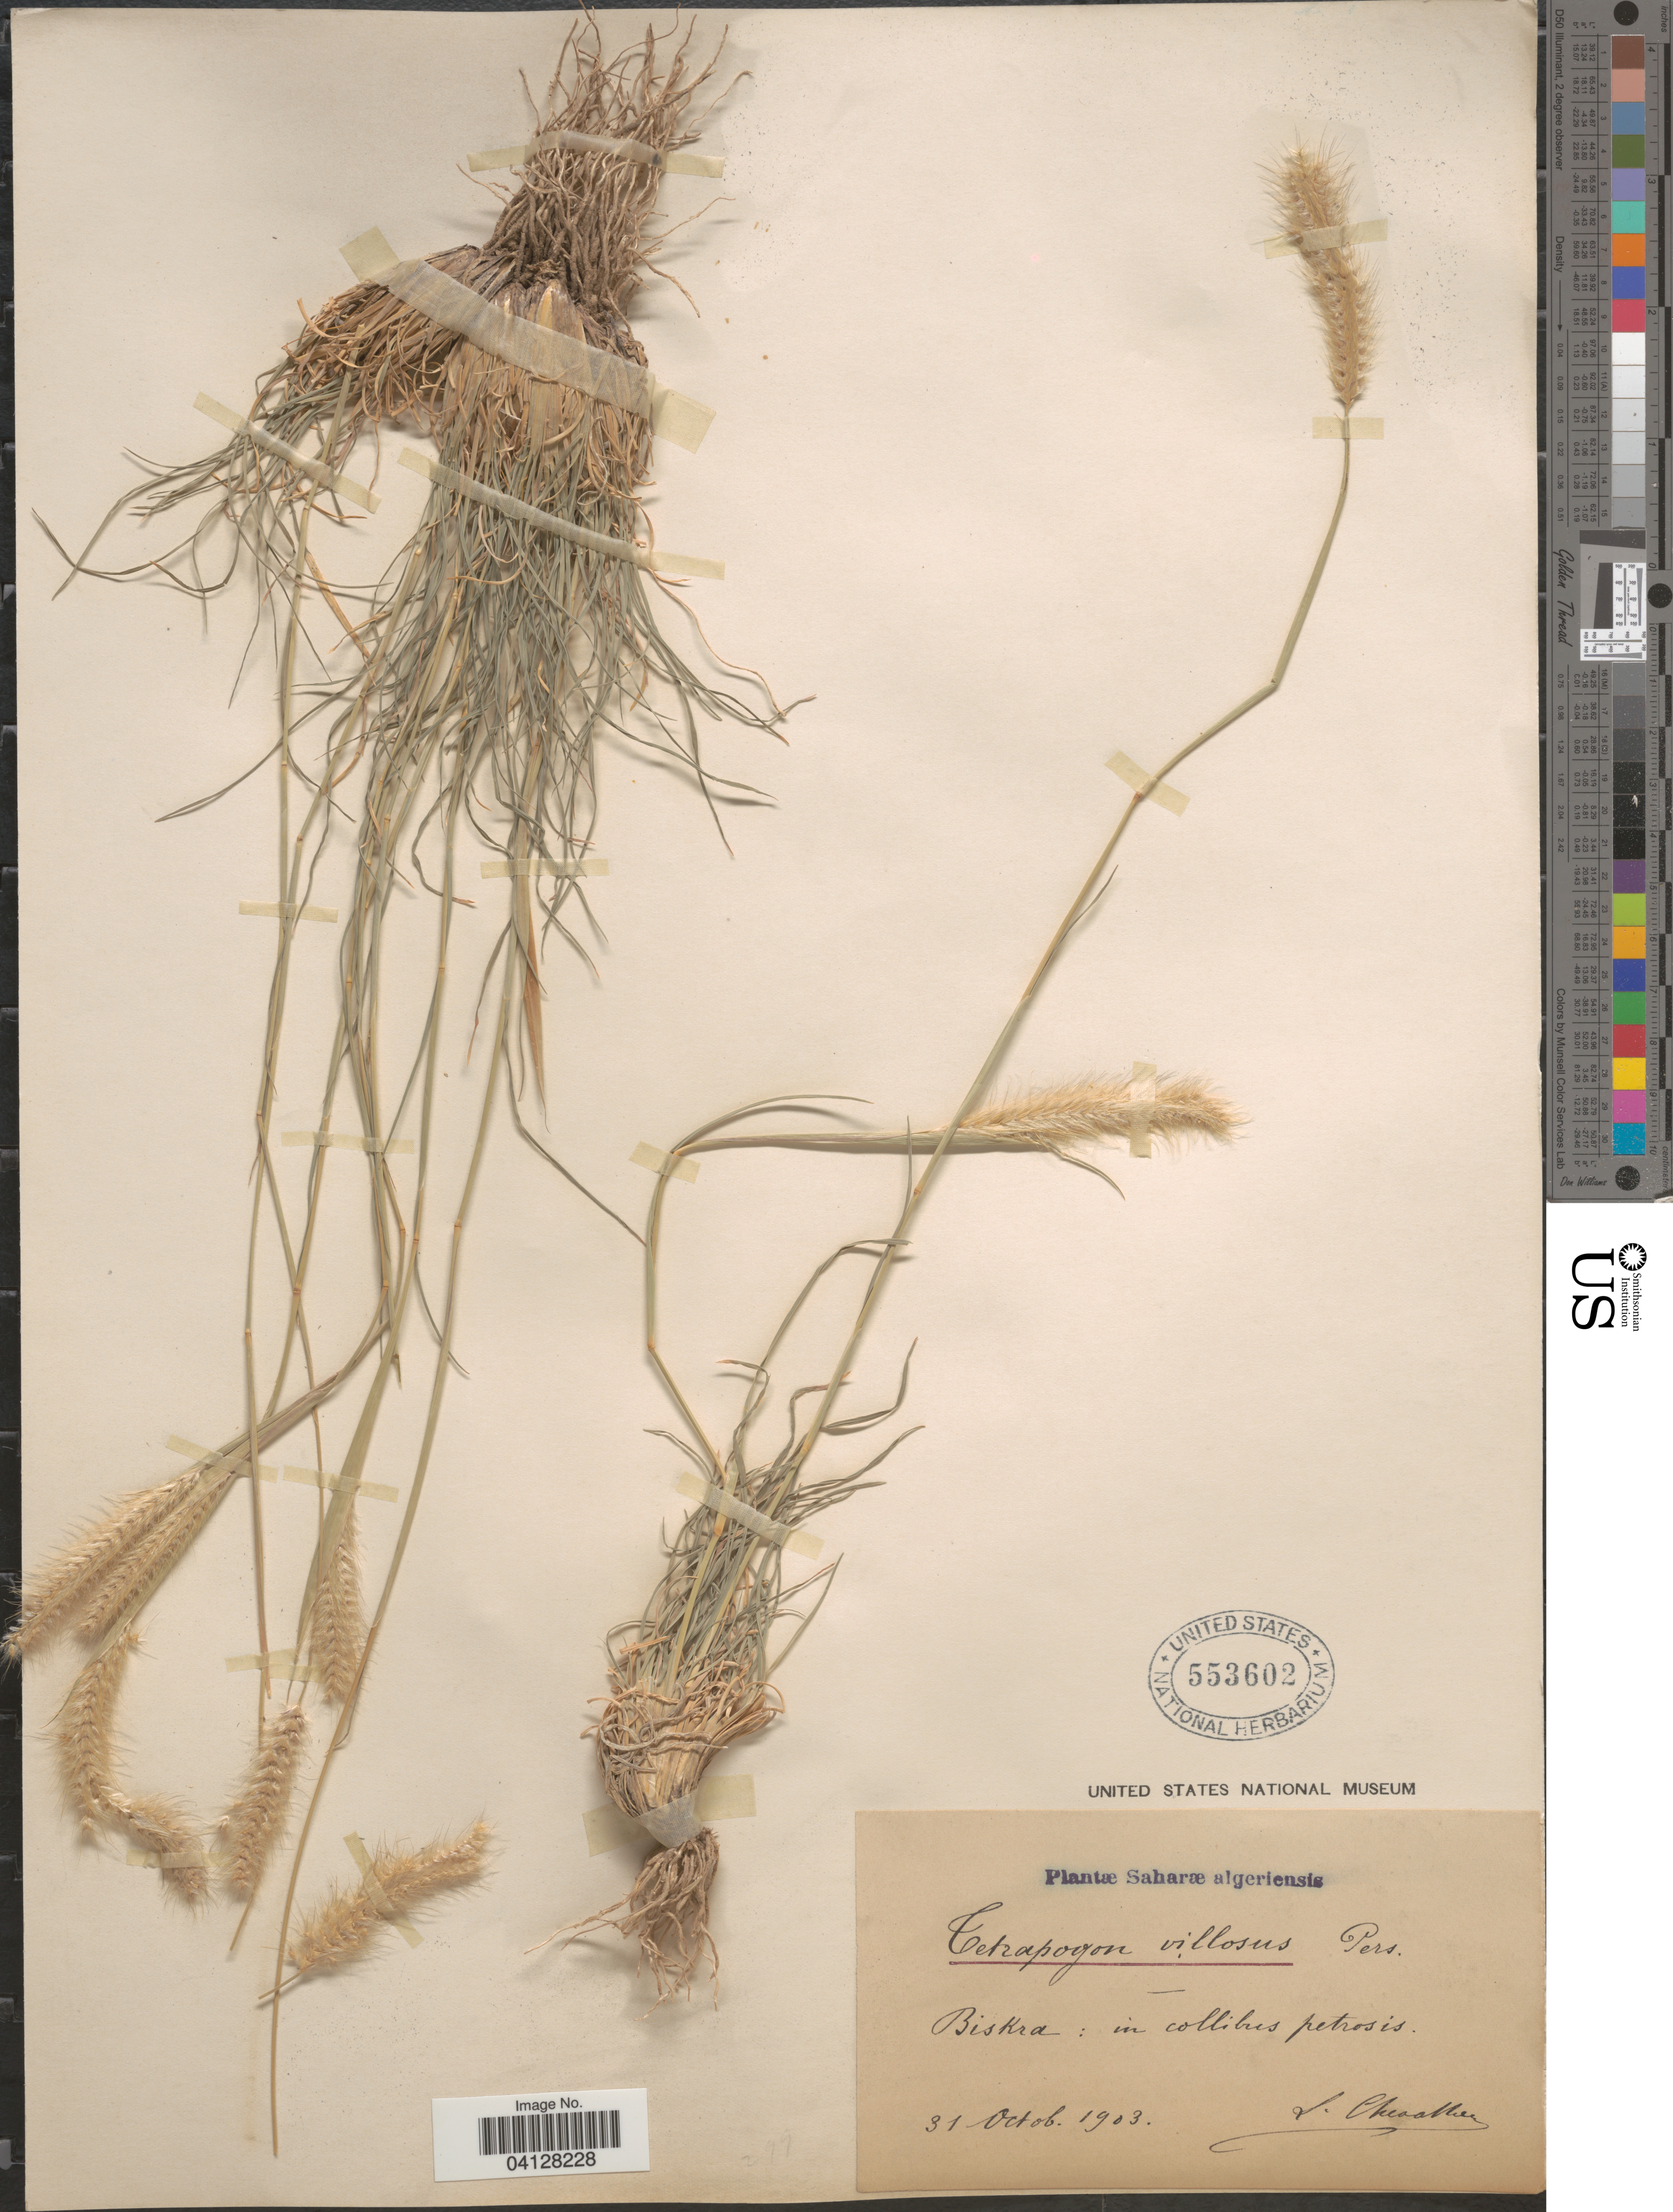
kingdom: Plantae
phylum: Tracheophyta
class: Liliopsida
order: Poales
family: Poaceae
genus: Tetrapogon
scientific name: Tetrapogon villosus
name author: Desf.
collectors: L. Chevallier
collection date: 1903-10-31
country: Algeria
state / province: Biskra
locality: Sarahæ algeriensis.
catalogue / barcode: US 553602